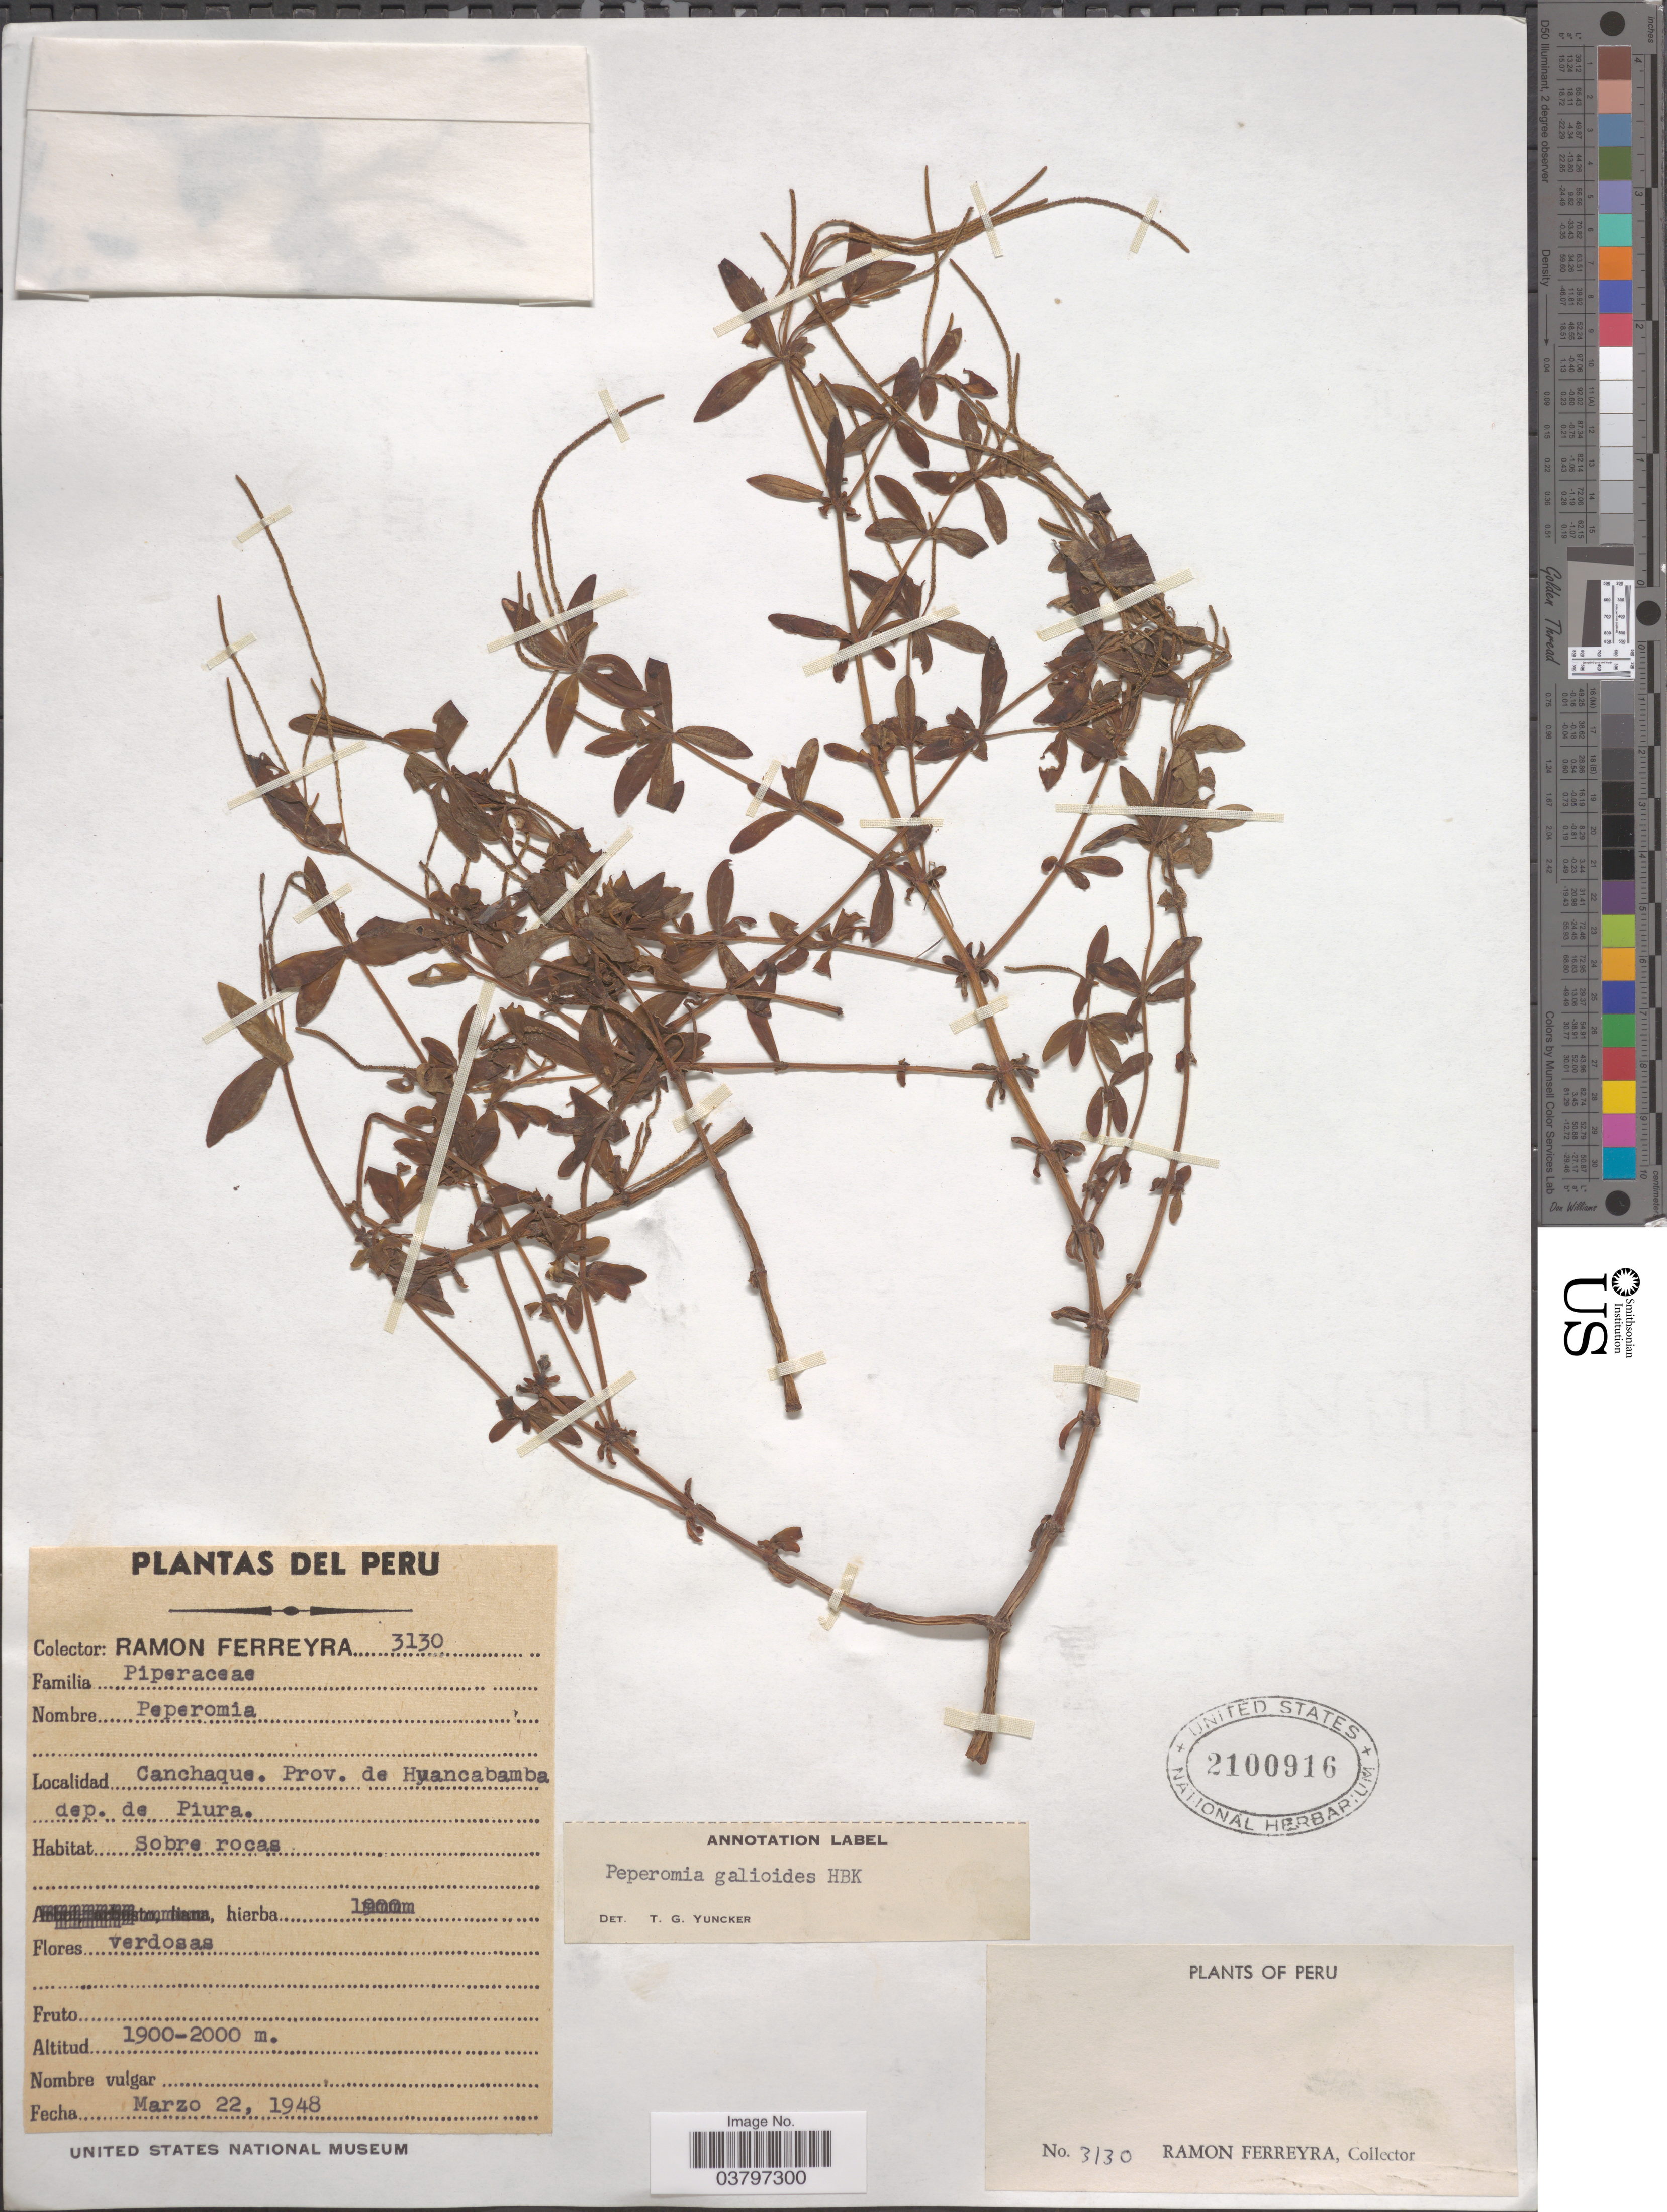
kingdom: Plantae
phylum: Tracheophyta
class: Magnoliopsida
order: Piperales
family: Piperaceae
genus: Peperomia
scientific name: Peperomia galioides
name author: Kunth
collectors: R. A. Ferreyra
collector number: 3130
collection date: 1948-03-22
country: Peru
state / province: Piura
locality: Canchaque. Prov. de Huancabamba. Dep. de Piura.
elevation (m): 1900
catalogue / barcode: US 2100916